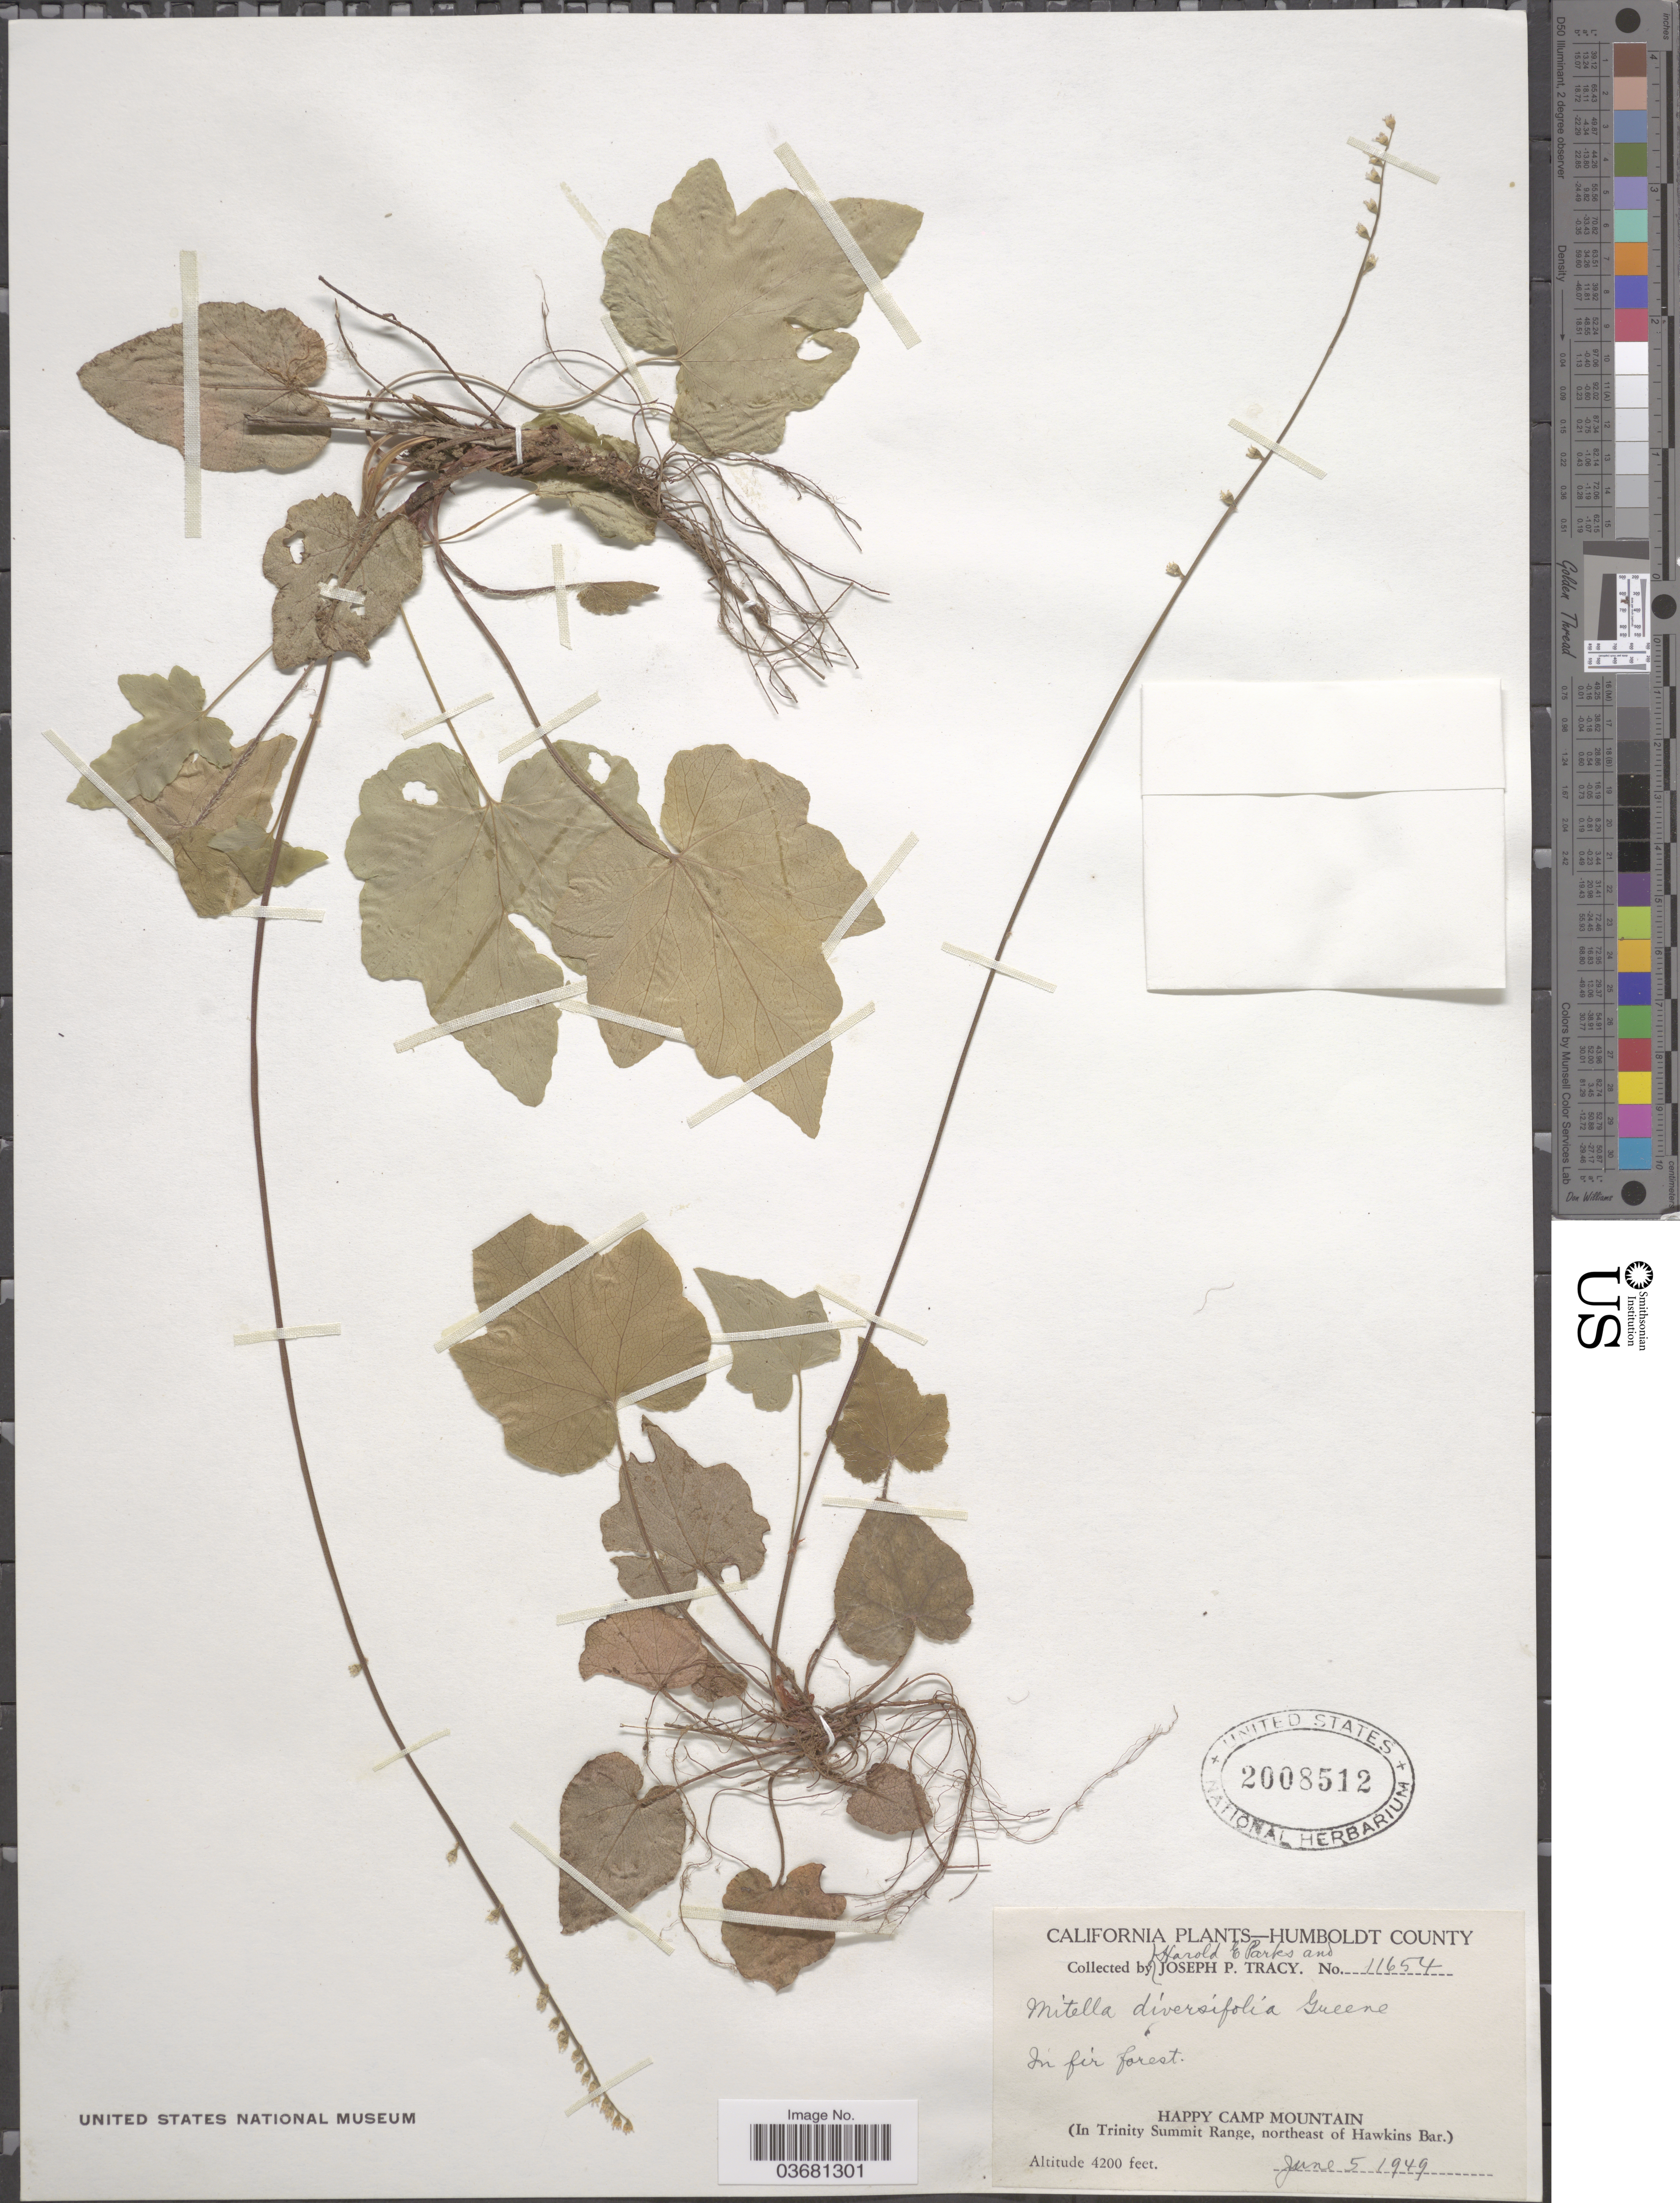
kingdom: Plantae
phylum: Tracheophyta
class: Magnoliopsida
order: Saxifragales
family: Saxifragaceae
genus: Mitella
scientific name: Mitella diversifolia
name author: Greene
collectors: H. E. Parks & J. Tracy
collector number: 11654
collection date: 1949-06-05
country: United States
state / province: California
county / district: Humboldt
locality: Humboldt County. Happy Camp Mountain (In Trinity Summit Range, northeast of Hawkins Bar.).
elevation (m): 1280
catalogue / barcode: US 2008512